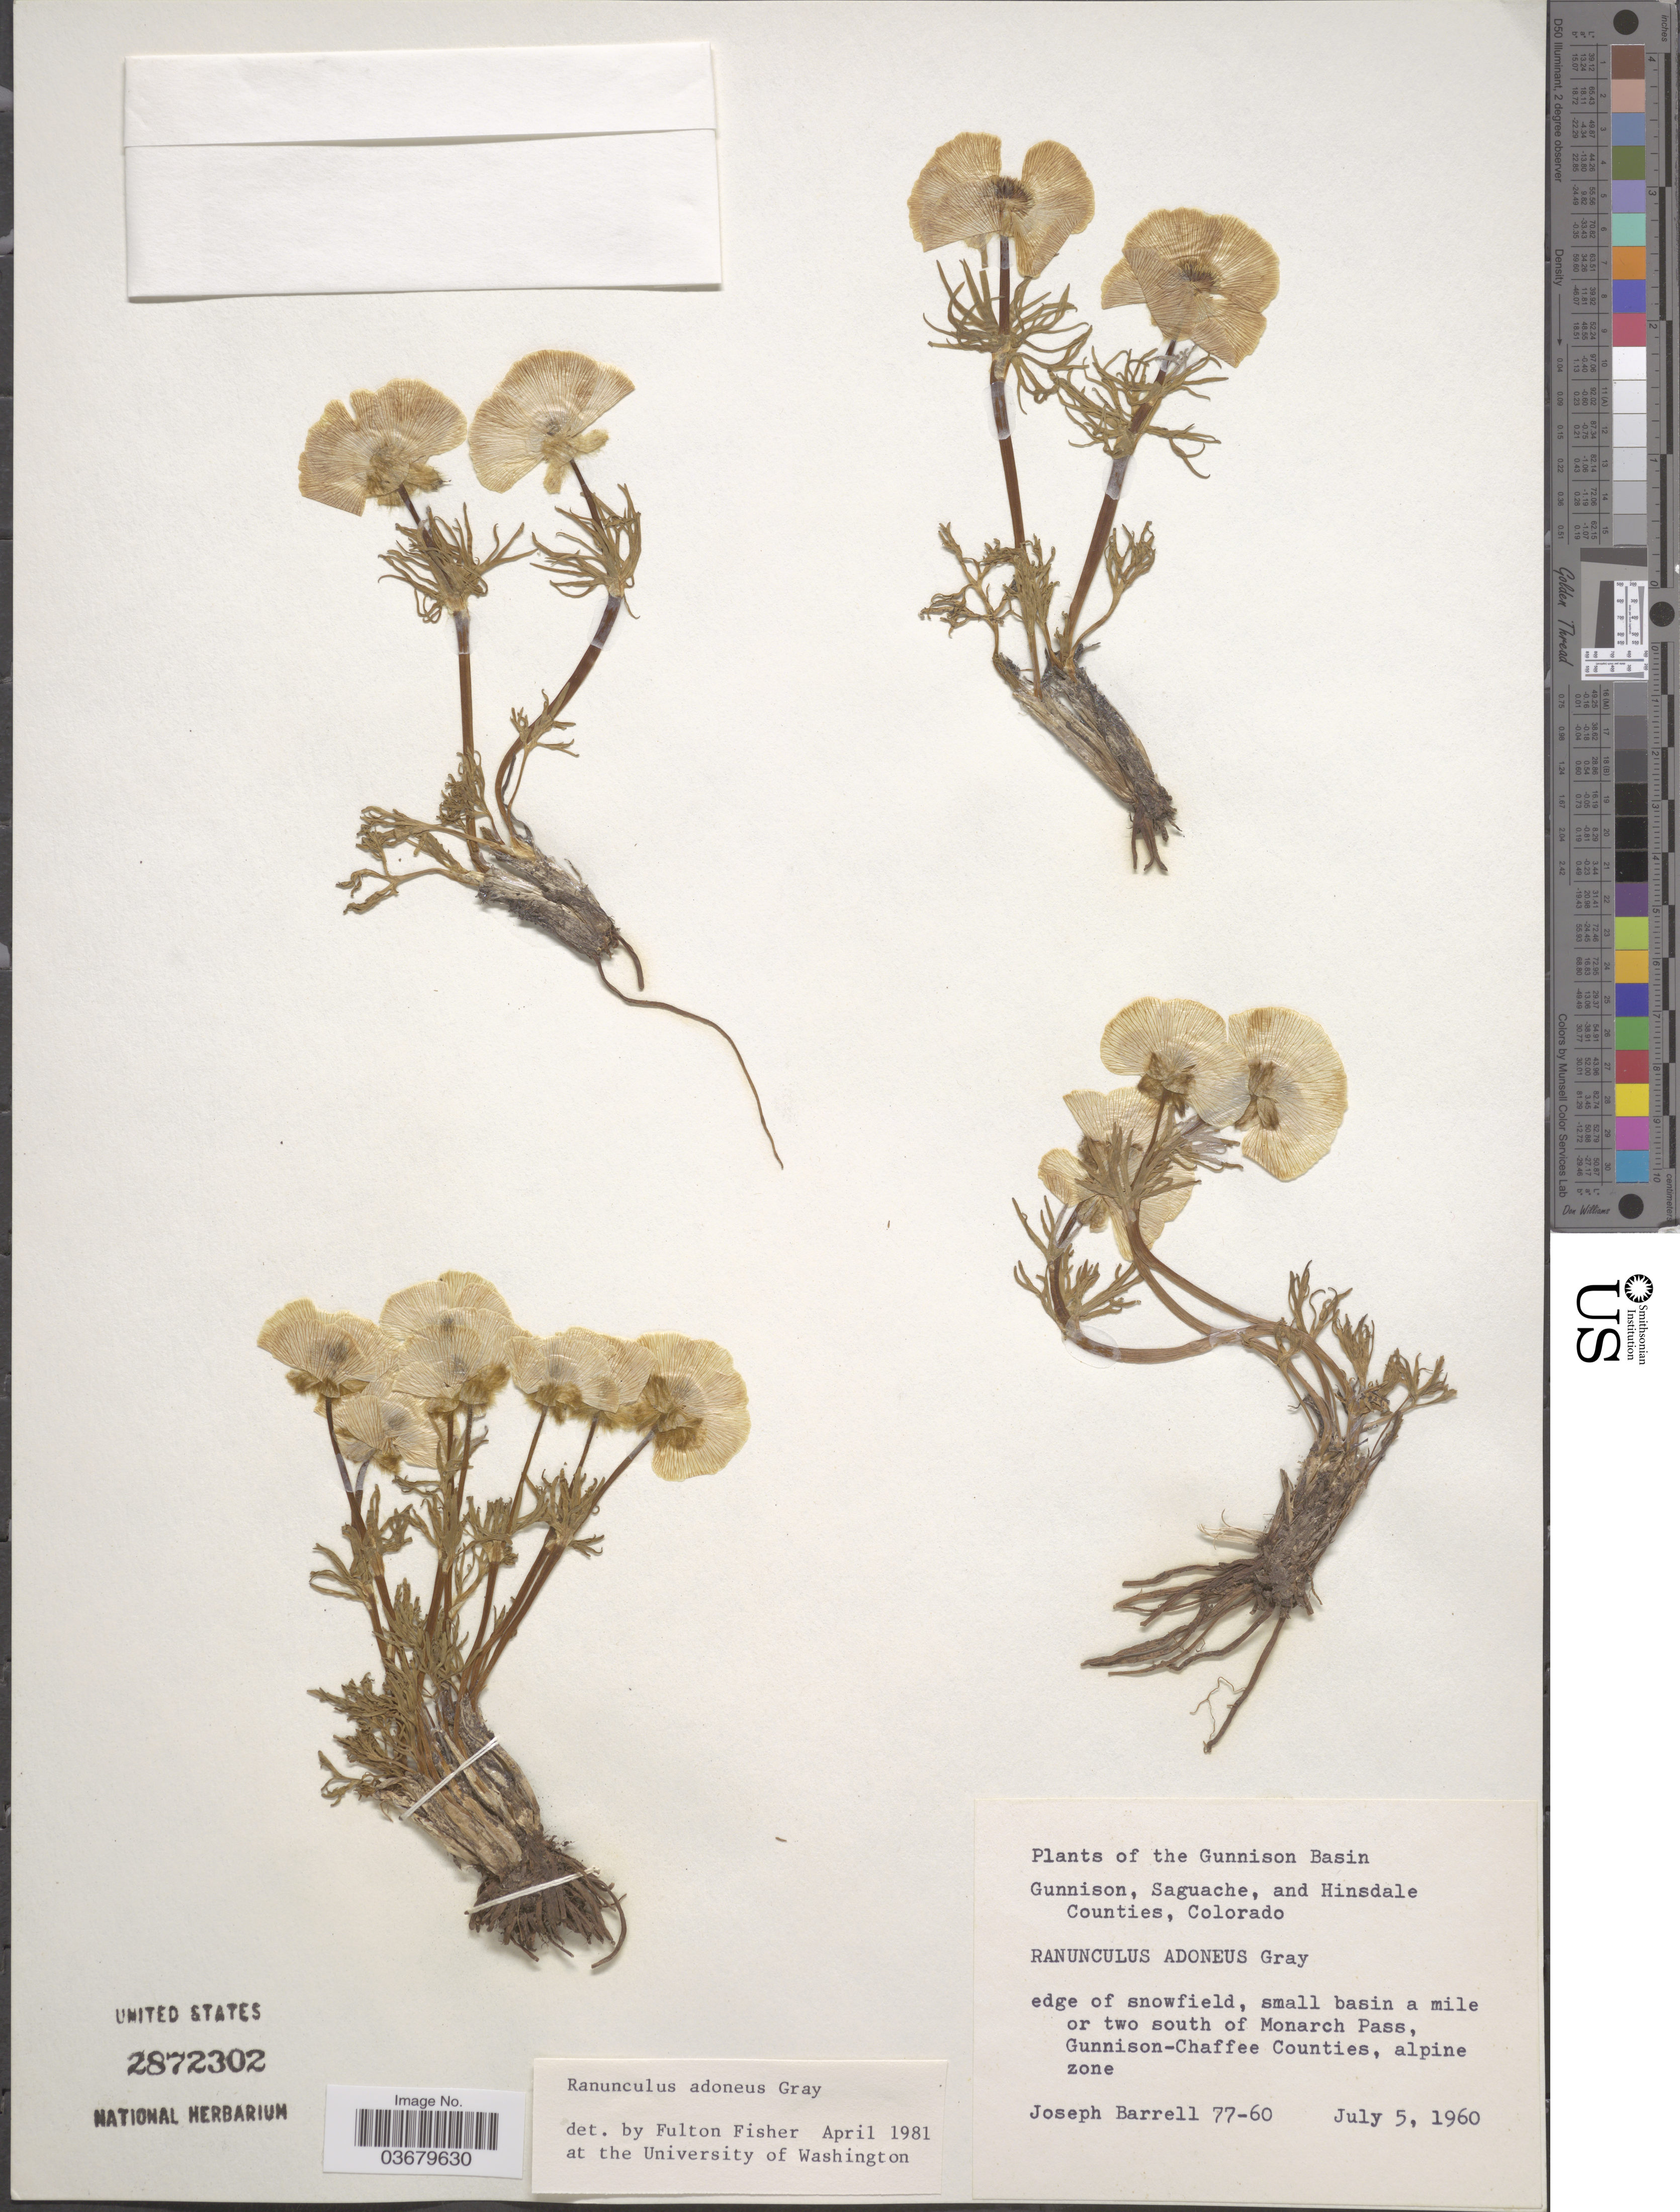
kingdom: Plantae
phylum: Tracheophyta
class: Magnoliopsida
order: Ranunculales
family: Ranunculaceae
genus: Ranunculus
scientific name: Ranunculus adoneus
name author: A. Gray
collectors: J. Barrell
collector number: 77-60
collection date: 1960-07-05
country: United States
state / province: Colorado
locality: The Gunnison Basin. Small basin a mile or two south of Monarch Pass, Gunnison-Chaffee Counties.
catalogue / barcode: US 2872302